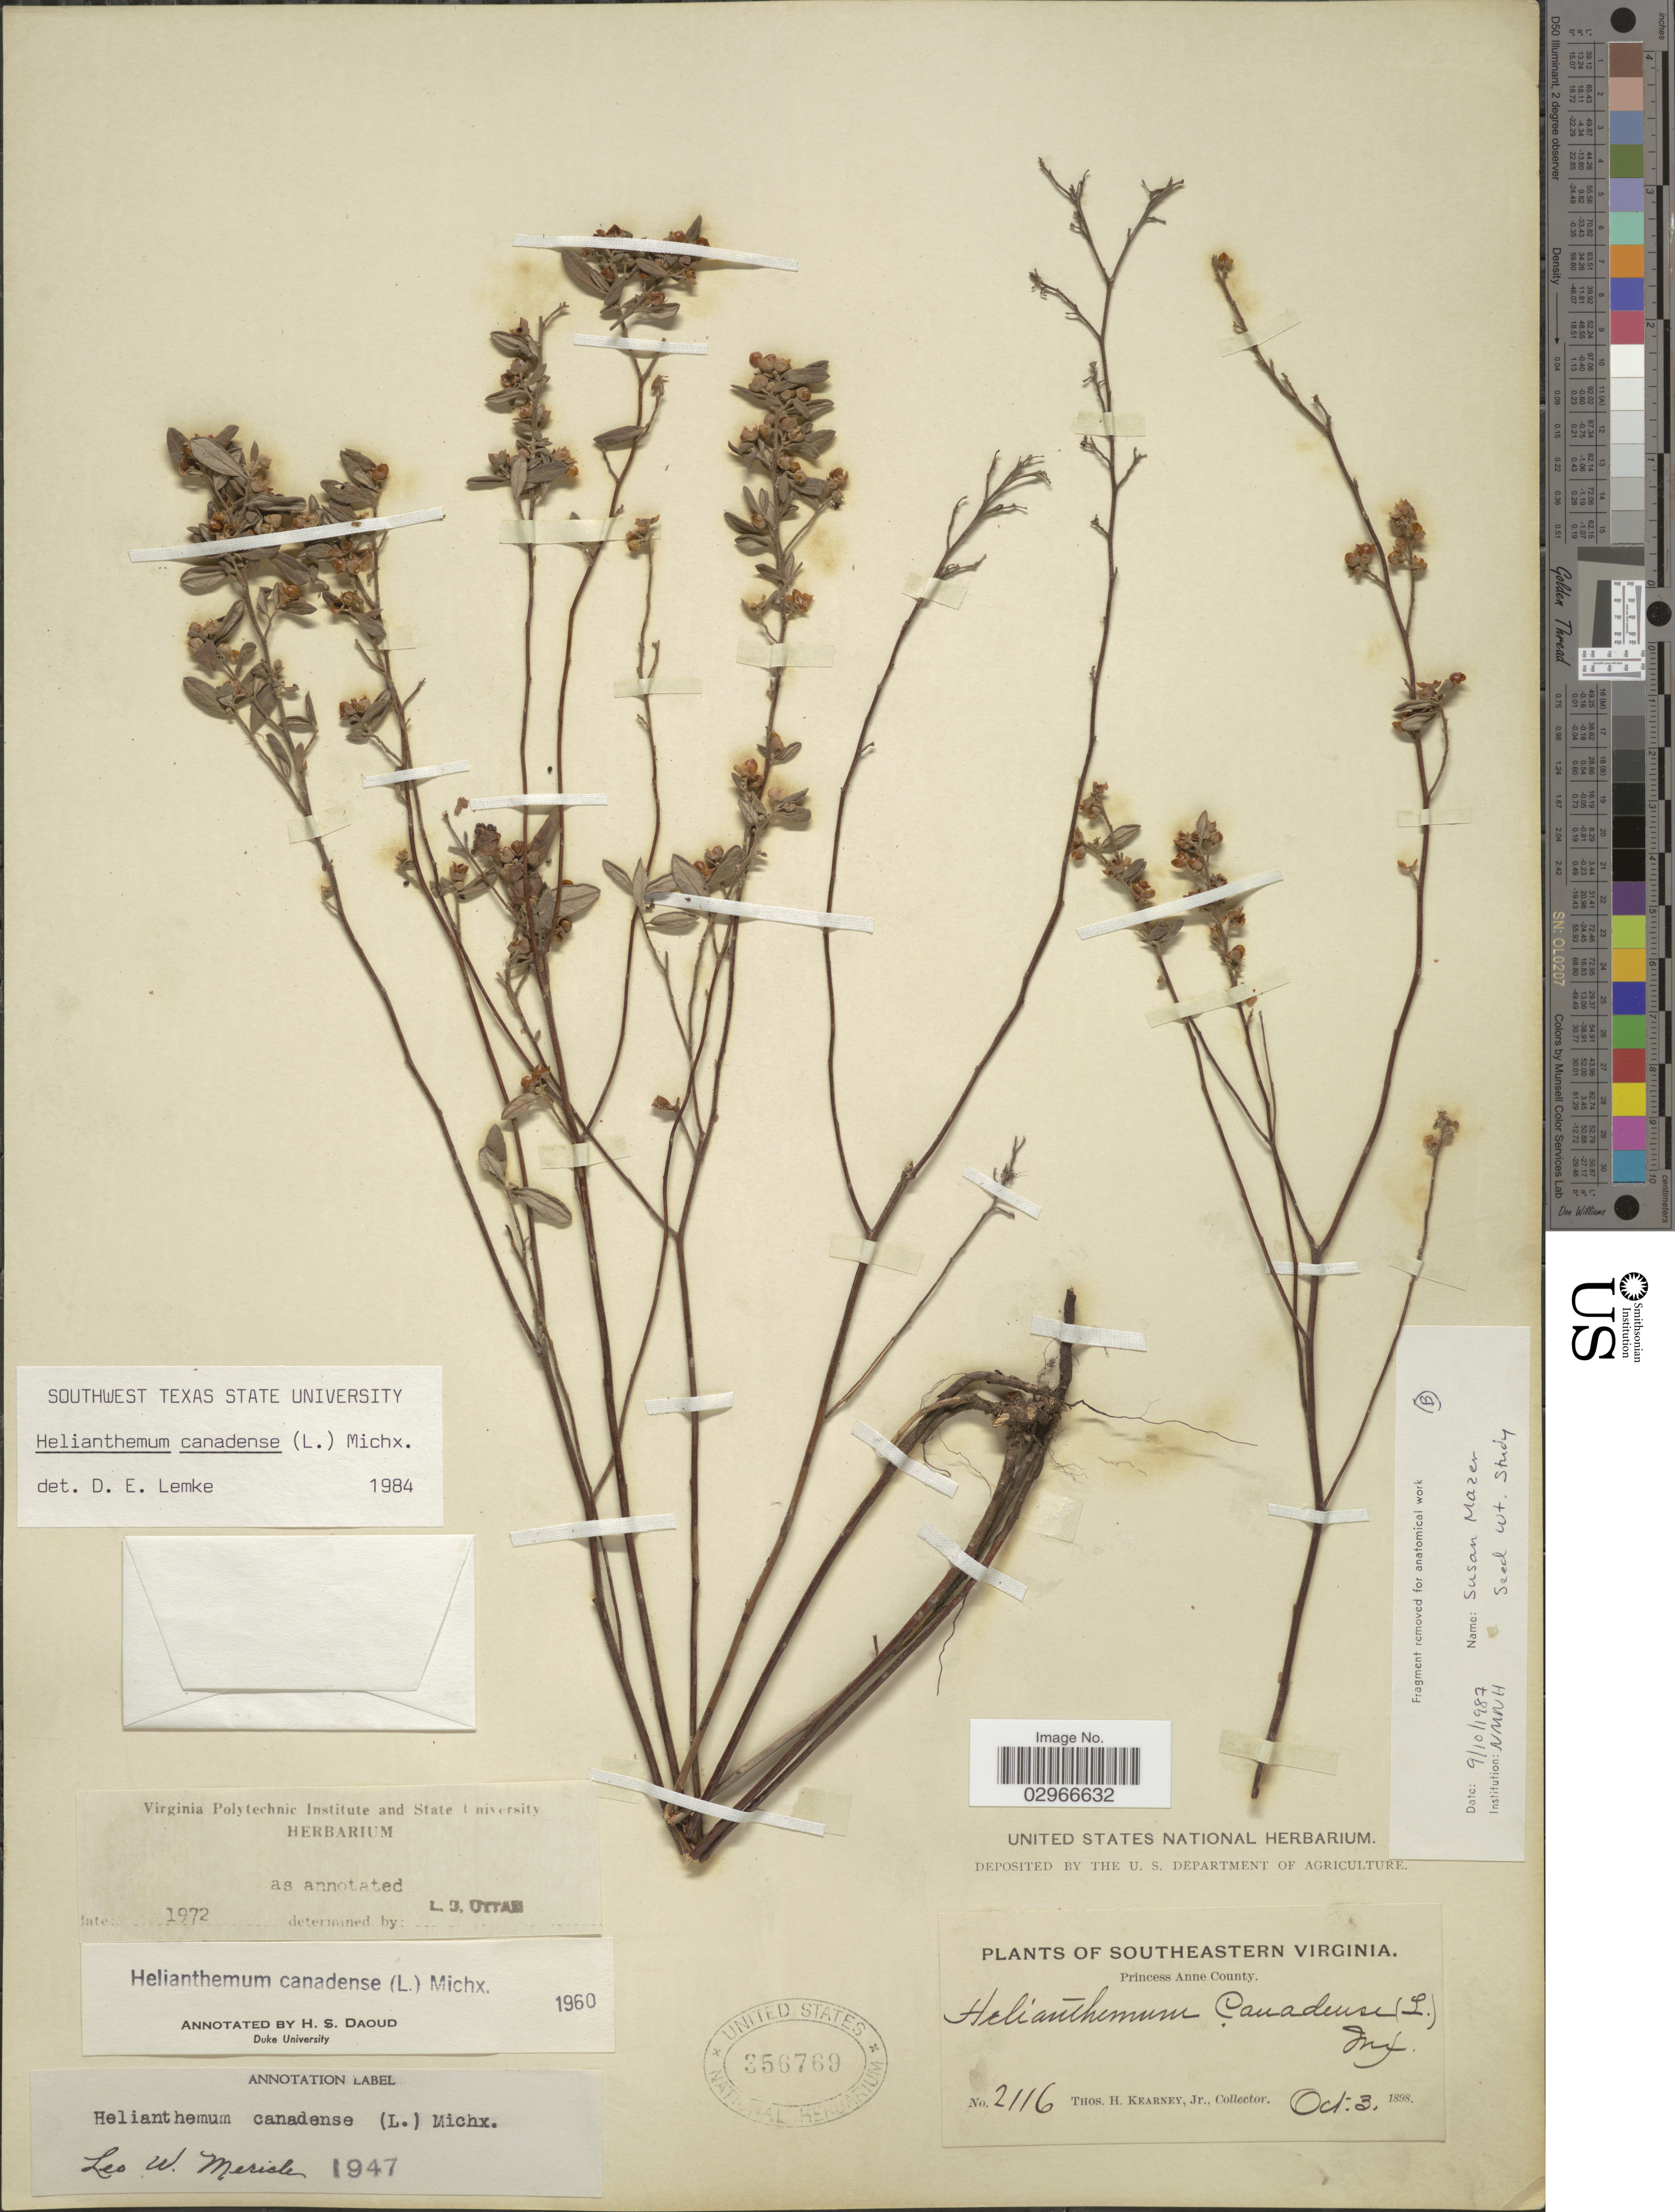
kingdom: Plantae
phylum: Tracheophyta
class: Magnoliopsida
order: Malvales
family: Cistaceae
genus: Helianthemum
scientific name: Helianthemum canadense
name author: (L.) Michx.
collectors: T. H. Kearney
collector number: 2116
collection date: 1898-10-03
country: United States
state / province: Virginia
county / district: City of Virginia Beach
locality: Southeastern Virginia, Princess Anne (=historic county name) County.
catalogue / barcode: US 356769